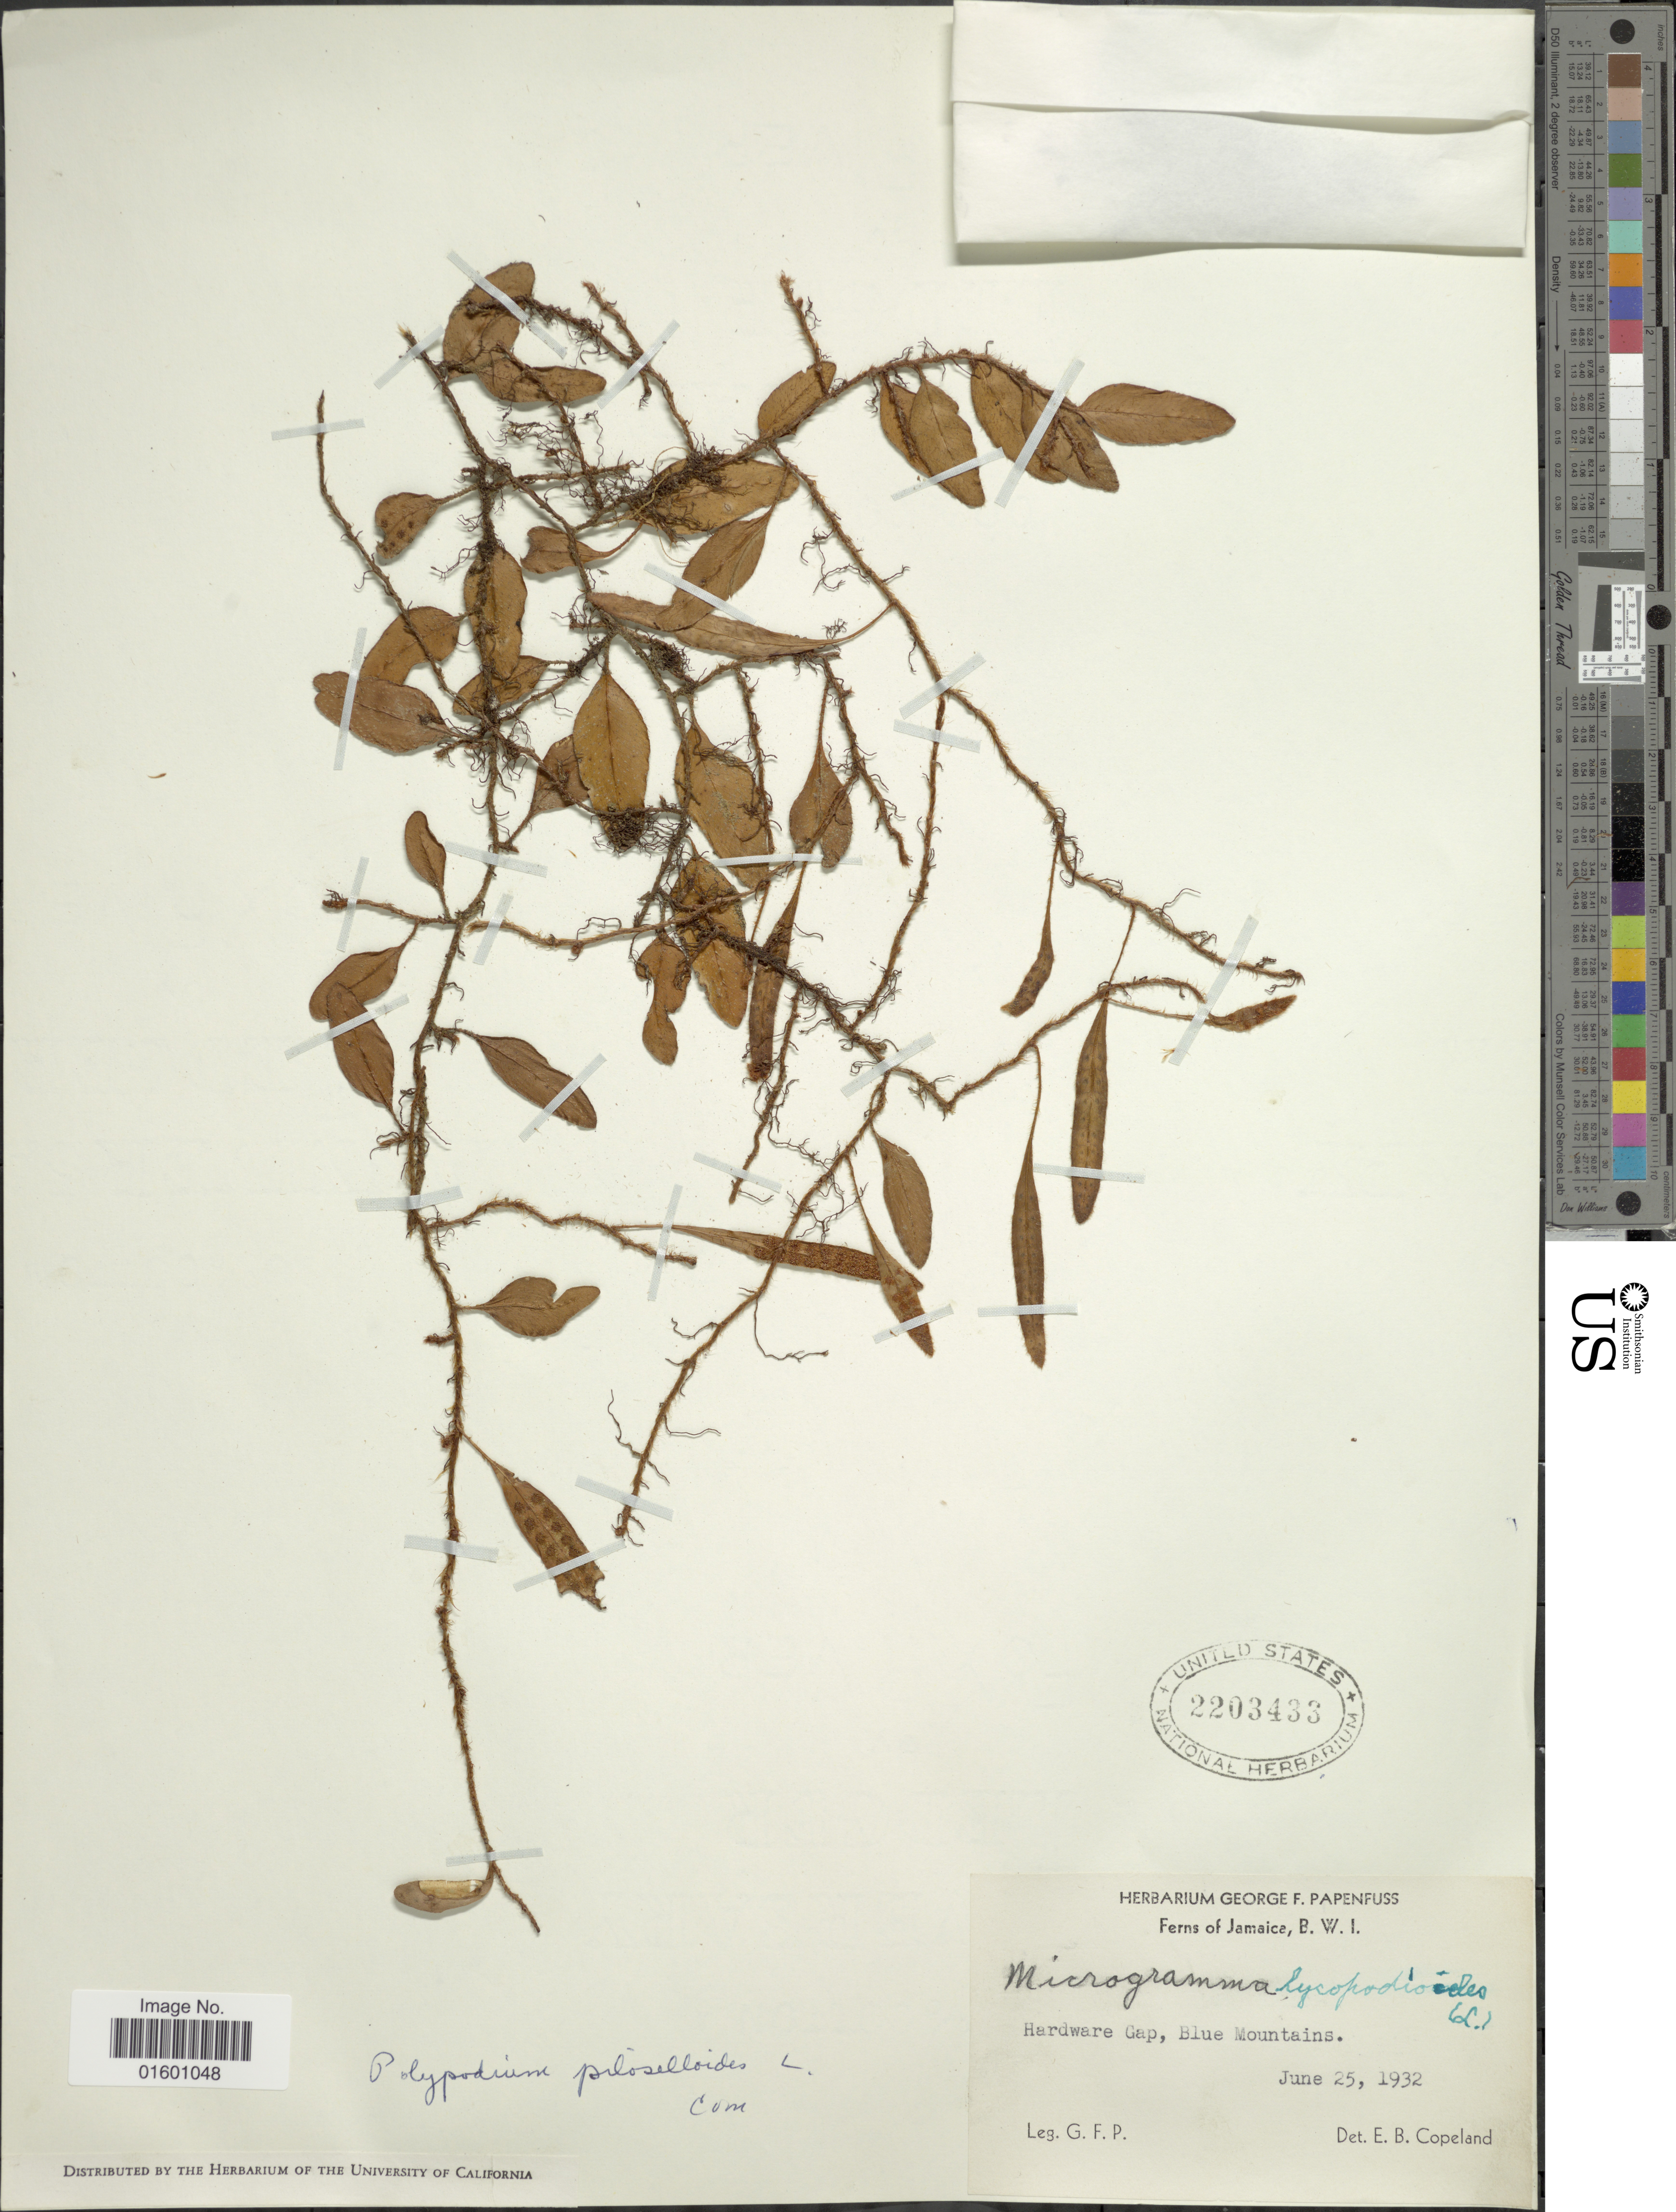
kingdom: Plantae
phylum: Tracheophyta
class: Polypodiopsida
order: Polypodiales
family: Polypodiaceae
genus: Microgramma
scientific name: Microgramma piloselloides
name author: (L.) Copel.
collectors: G. Papenfuss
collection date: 1932-06-25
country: Jamaica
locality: Hardware Gap, Blue Mountains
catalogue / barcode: US 2203433